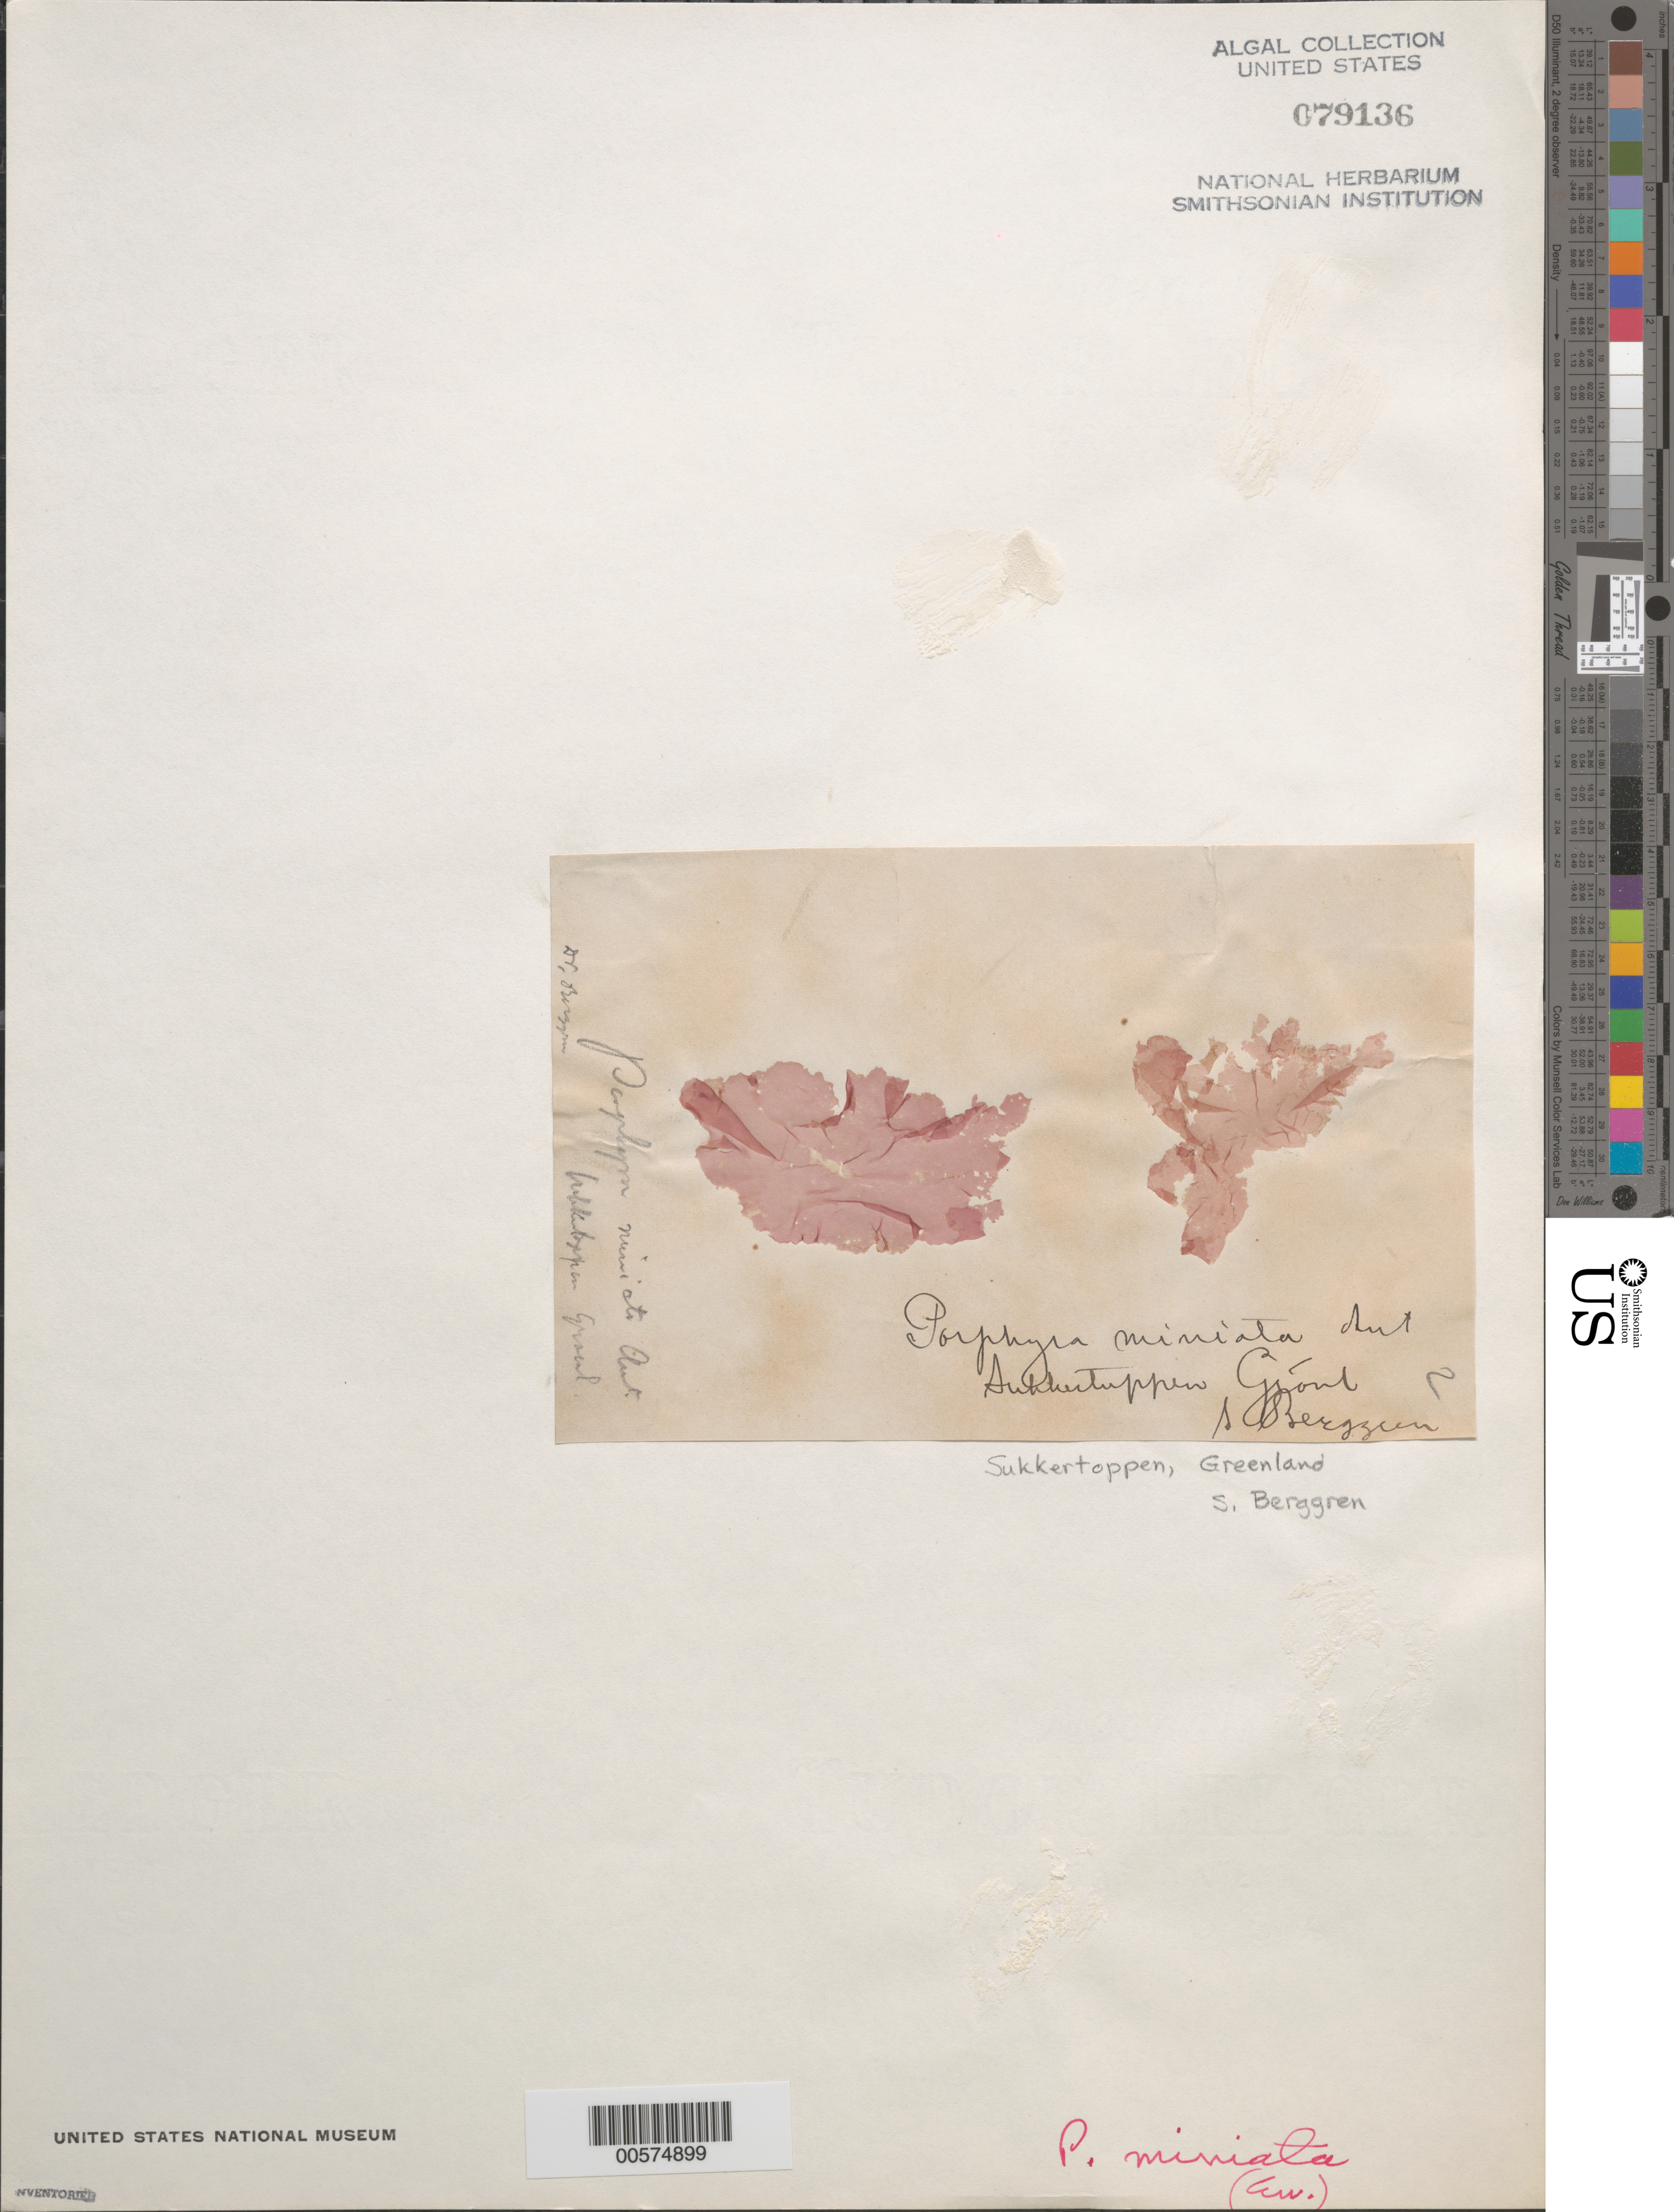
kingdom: Plantae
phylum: Rhodophyta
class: Bangiophyceae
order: Bangiales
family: Bangiaceae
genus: Wildemania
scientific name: Wildemania miniata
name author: (C. Agardh) Foslie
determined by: Algae name updating Project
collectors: S. Berggren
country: Greenland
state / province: Vestgronland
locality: Sukkertoppen island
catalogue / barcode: US 79136